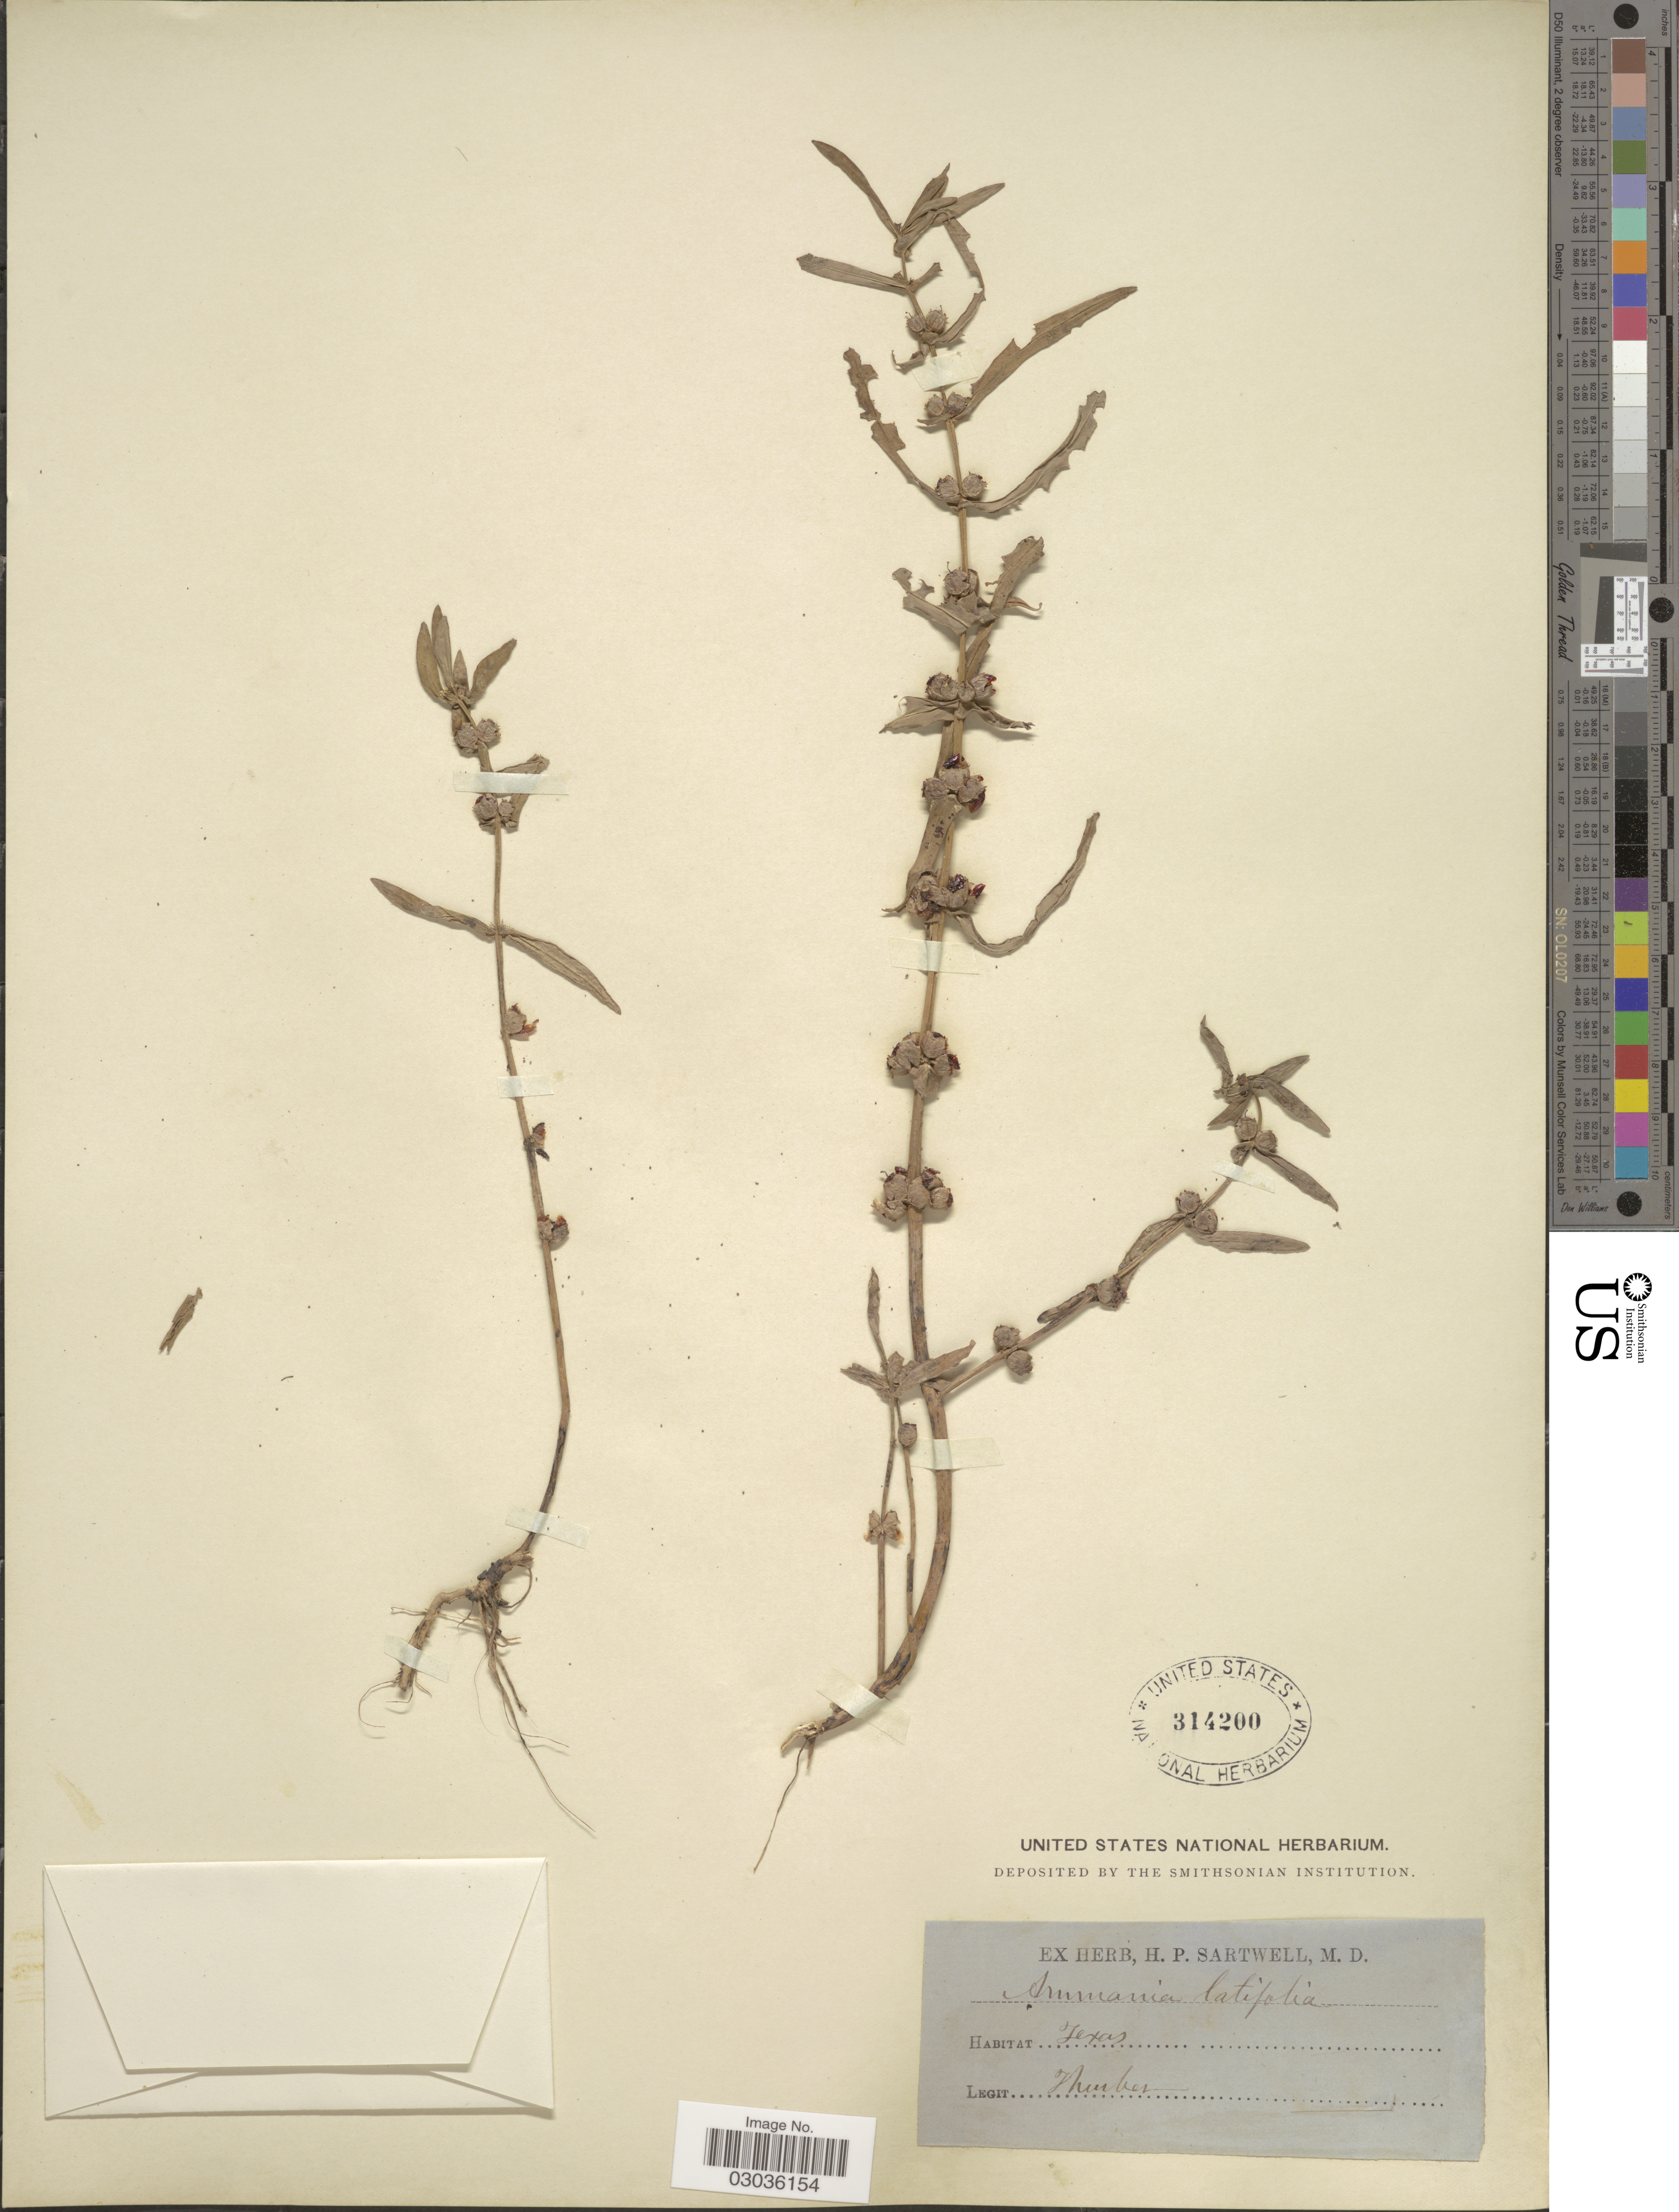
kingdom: Plantae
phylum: Tracheophyta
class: Magnoliopsida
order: Myrtales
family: Lythraceae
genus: Ammannia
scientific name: Ammannia coccinea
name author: Rottb.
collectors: -- Thurber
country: United States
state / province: Texas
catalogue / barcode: US 314200